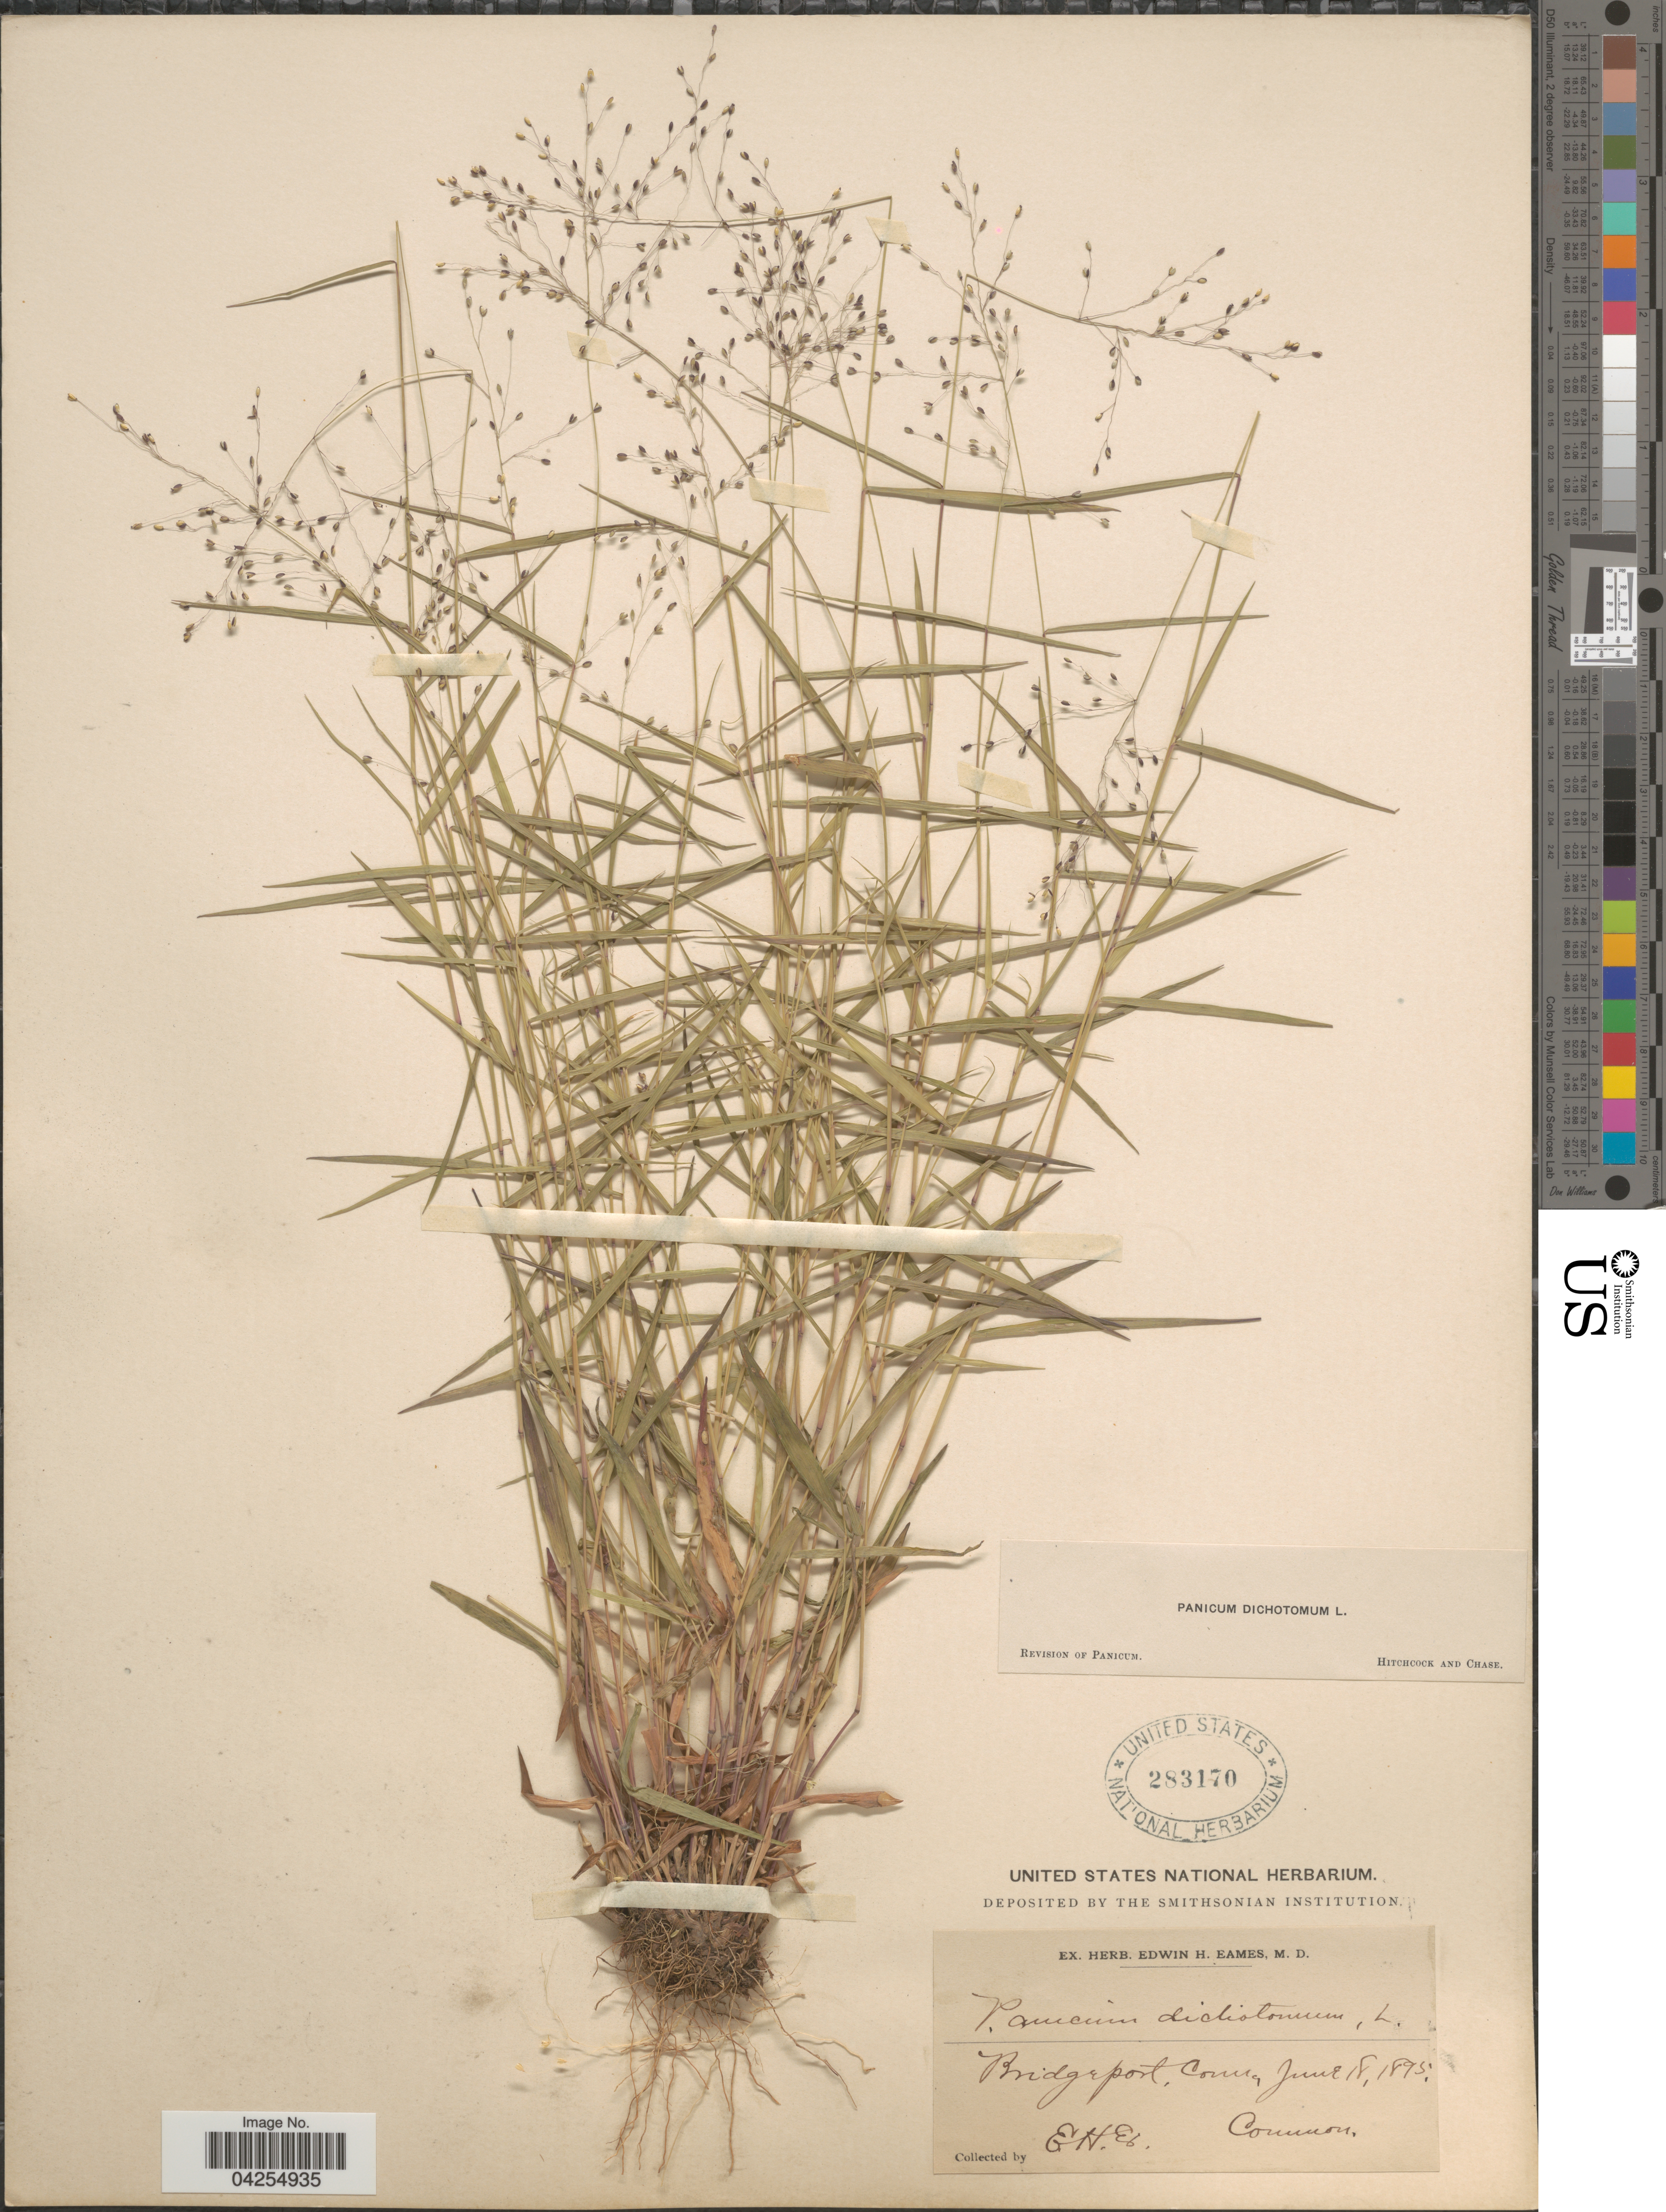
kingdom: Plantae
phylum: Tracheophyta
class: Liliopsida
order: Poales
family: Poaceae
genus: Dichanthelium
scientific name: Dichanthelium dichotomum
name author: (L.) Gould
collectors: E. H. Eames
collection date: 1895-06-18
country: United States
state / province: Connecticut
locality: Bridgeport.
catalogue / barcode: US 283170